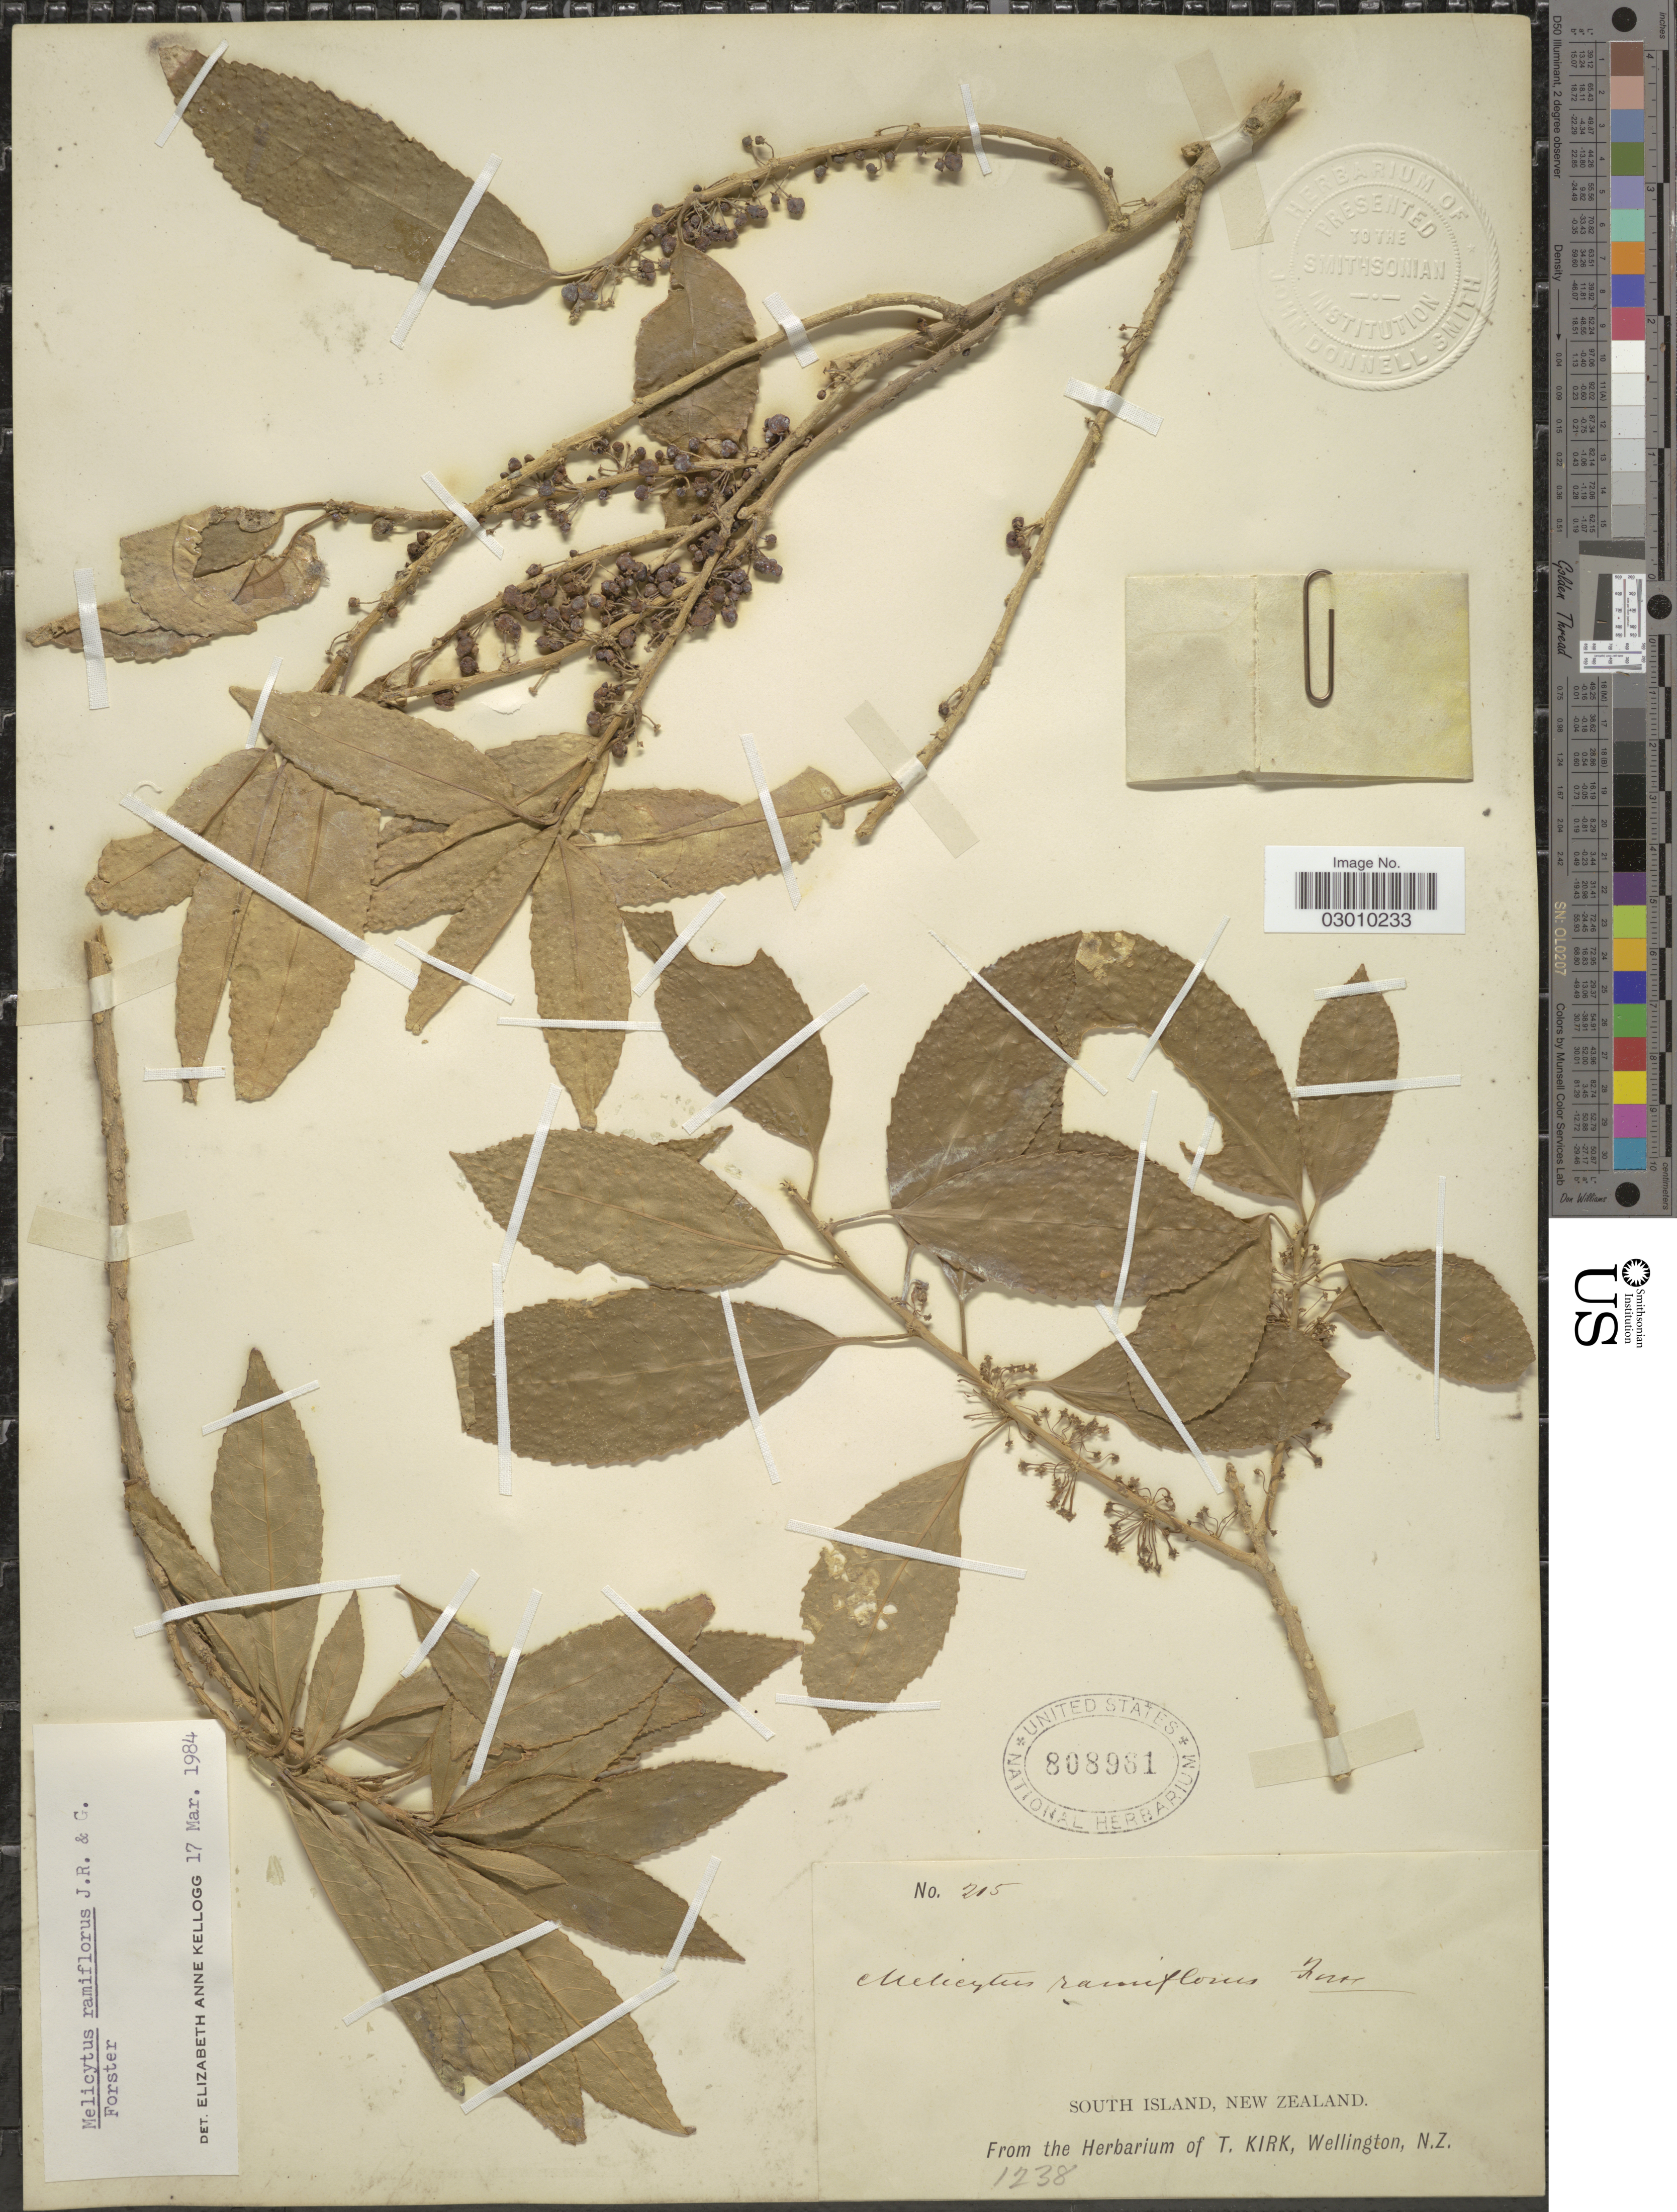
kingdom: Plantae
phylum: Tracheophyta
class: Magnoliopsida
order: Malpighiales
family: Violaceae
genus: Melicytus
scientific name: Melicytus ramiflorus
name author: J.R. Forst. & G. Forst.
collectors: ex herb. T. Kirk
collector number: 215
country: New Zealand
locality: South Island.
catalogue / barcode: US 808961